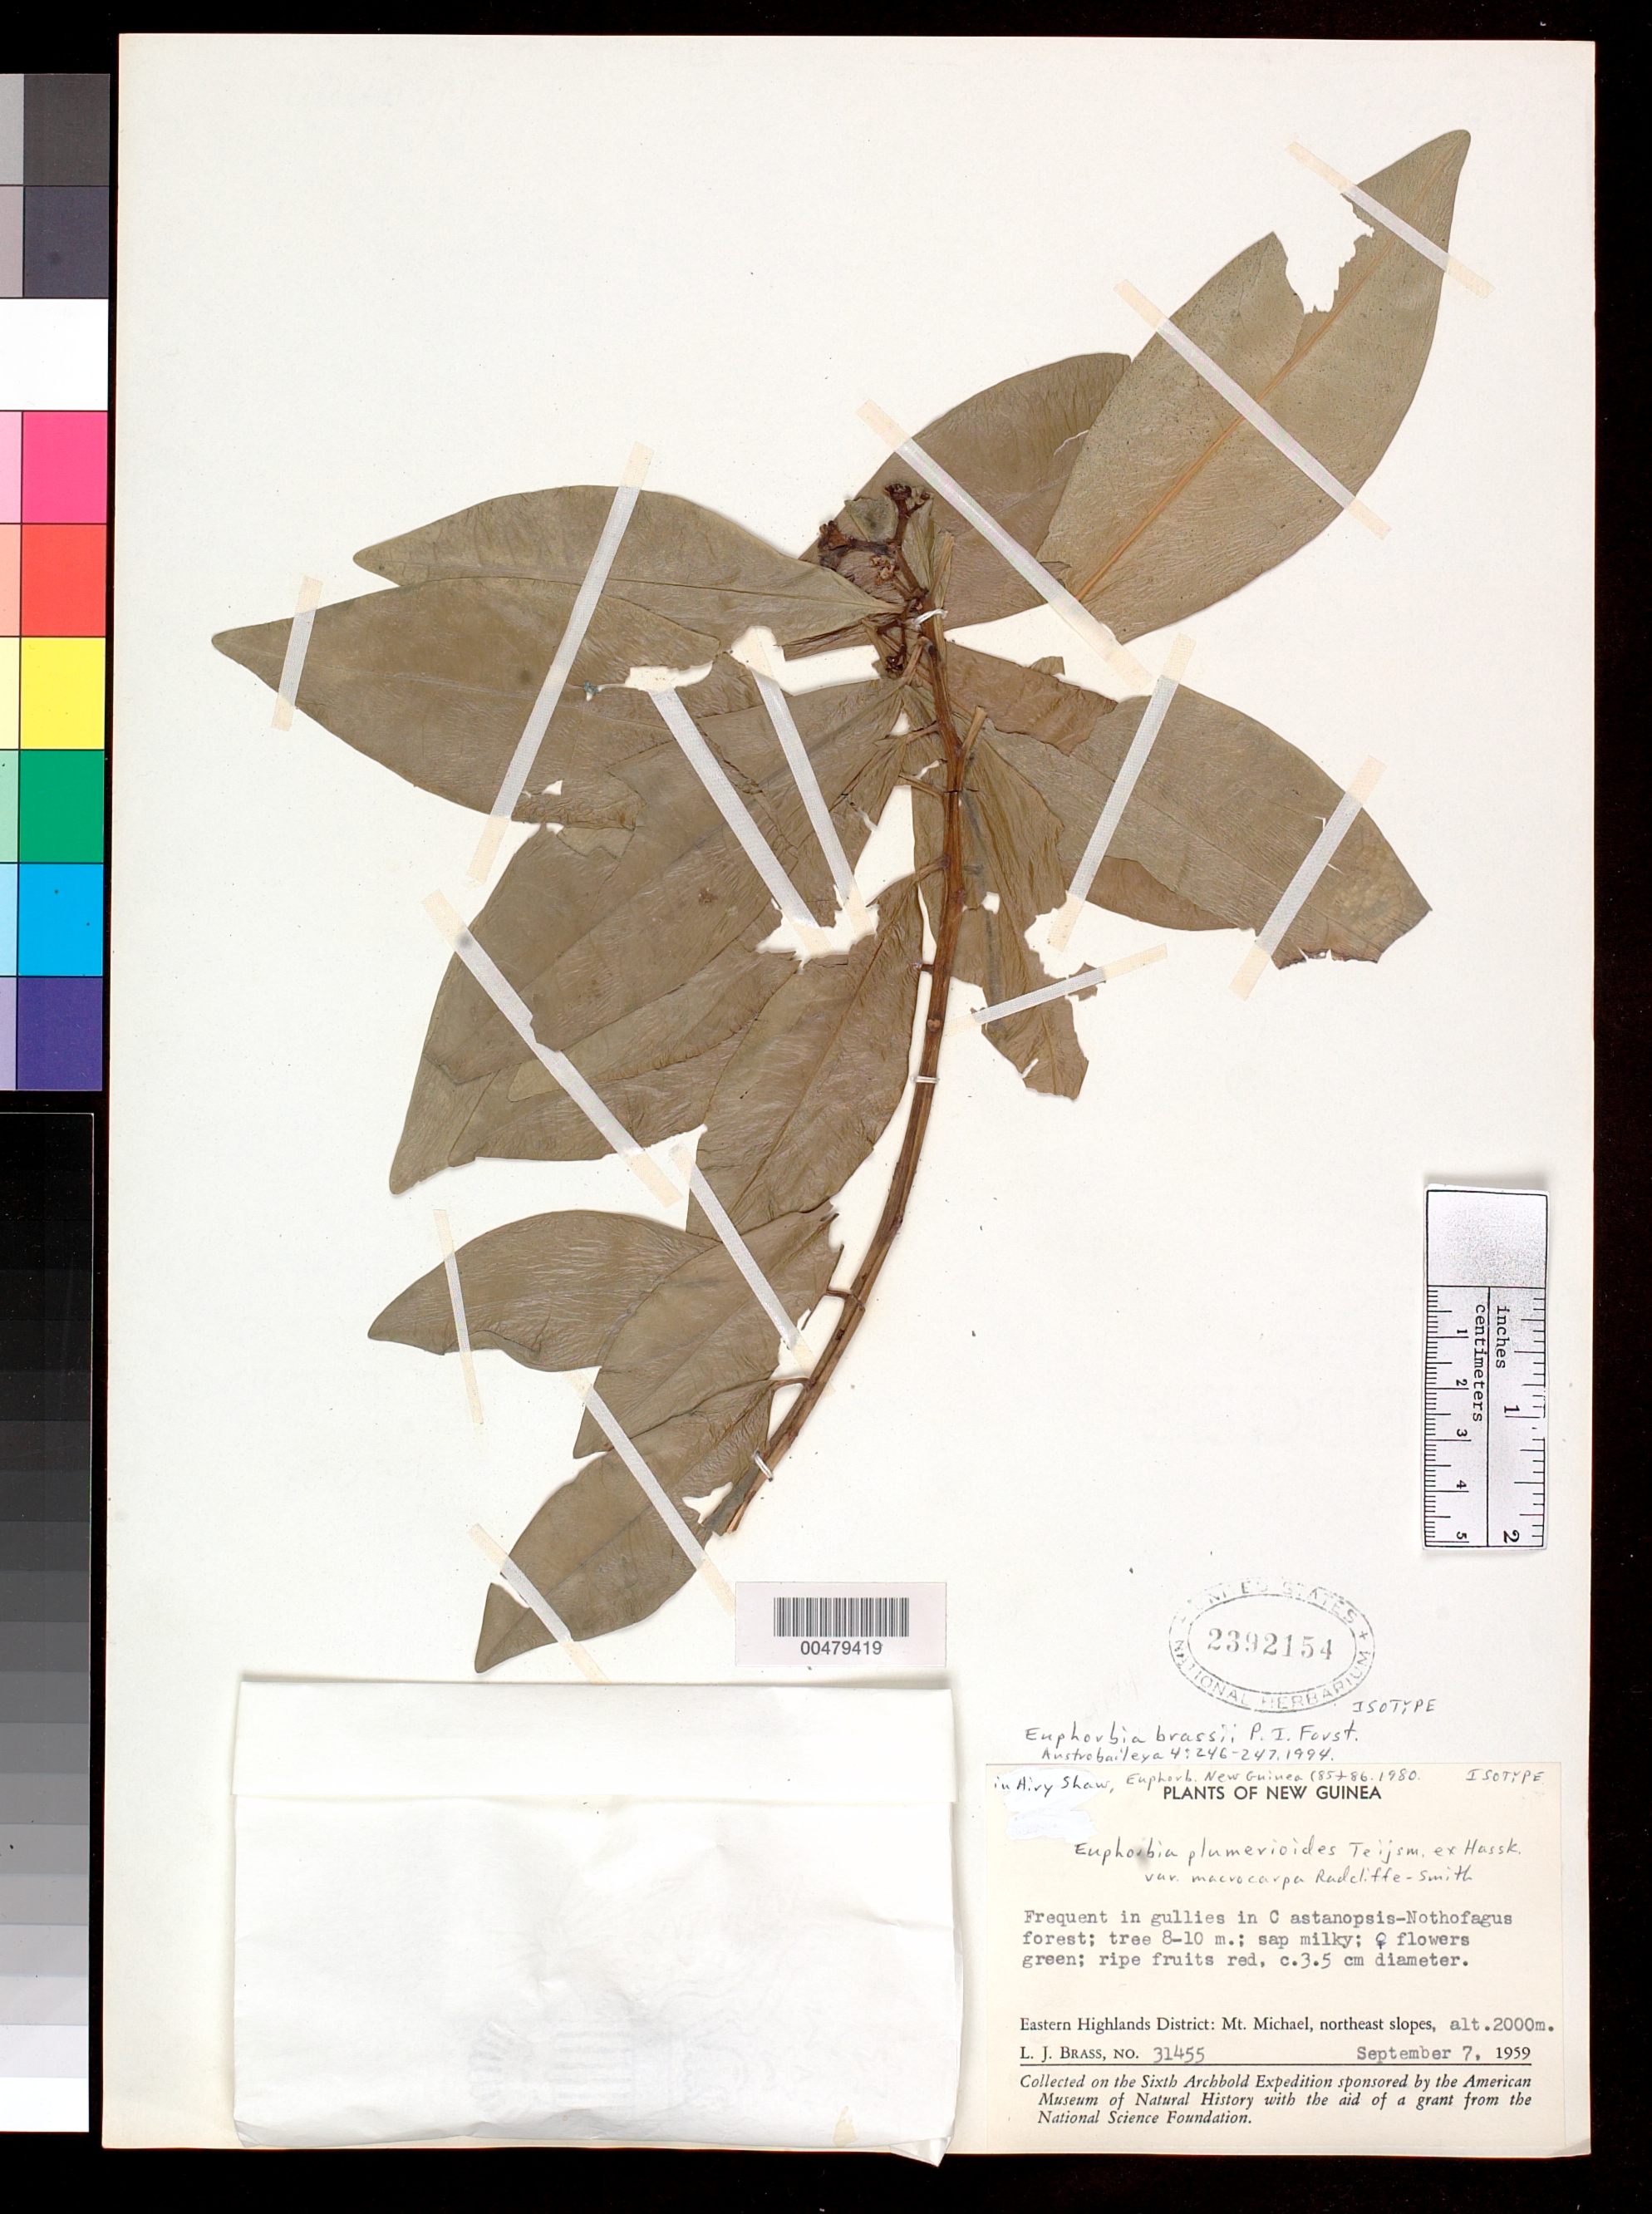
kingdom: Plantae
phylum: Tracheophyta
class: Magnoliopsida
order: Malpighiales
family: Euphorbiaceae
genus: Euphorbia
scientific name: Euphorbia plumerioides var. macrocarpa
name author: Radcl.-Sm. in Airy Shaw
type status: Isotype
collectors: L. J. Brass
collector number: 31455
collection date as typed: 07 Sep 1959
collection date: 1959-09-07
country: Papua New Guinea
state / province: Eastern Highlands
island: New Guinea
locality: Mt. Michael, NE slopes.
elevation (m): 2000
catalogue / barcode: US 2392154